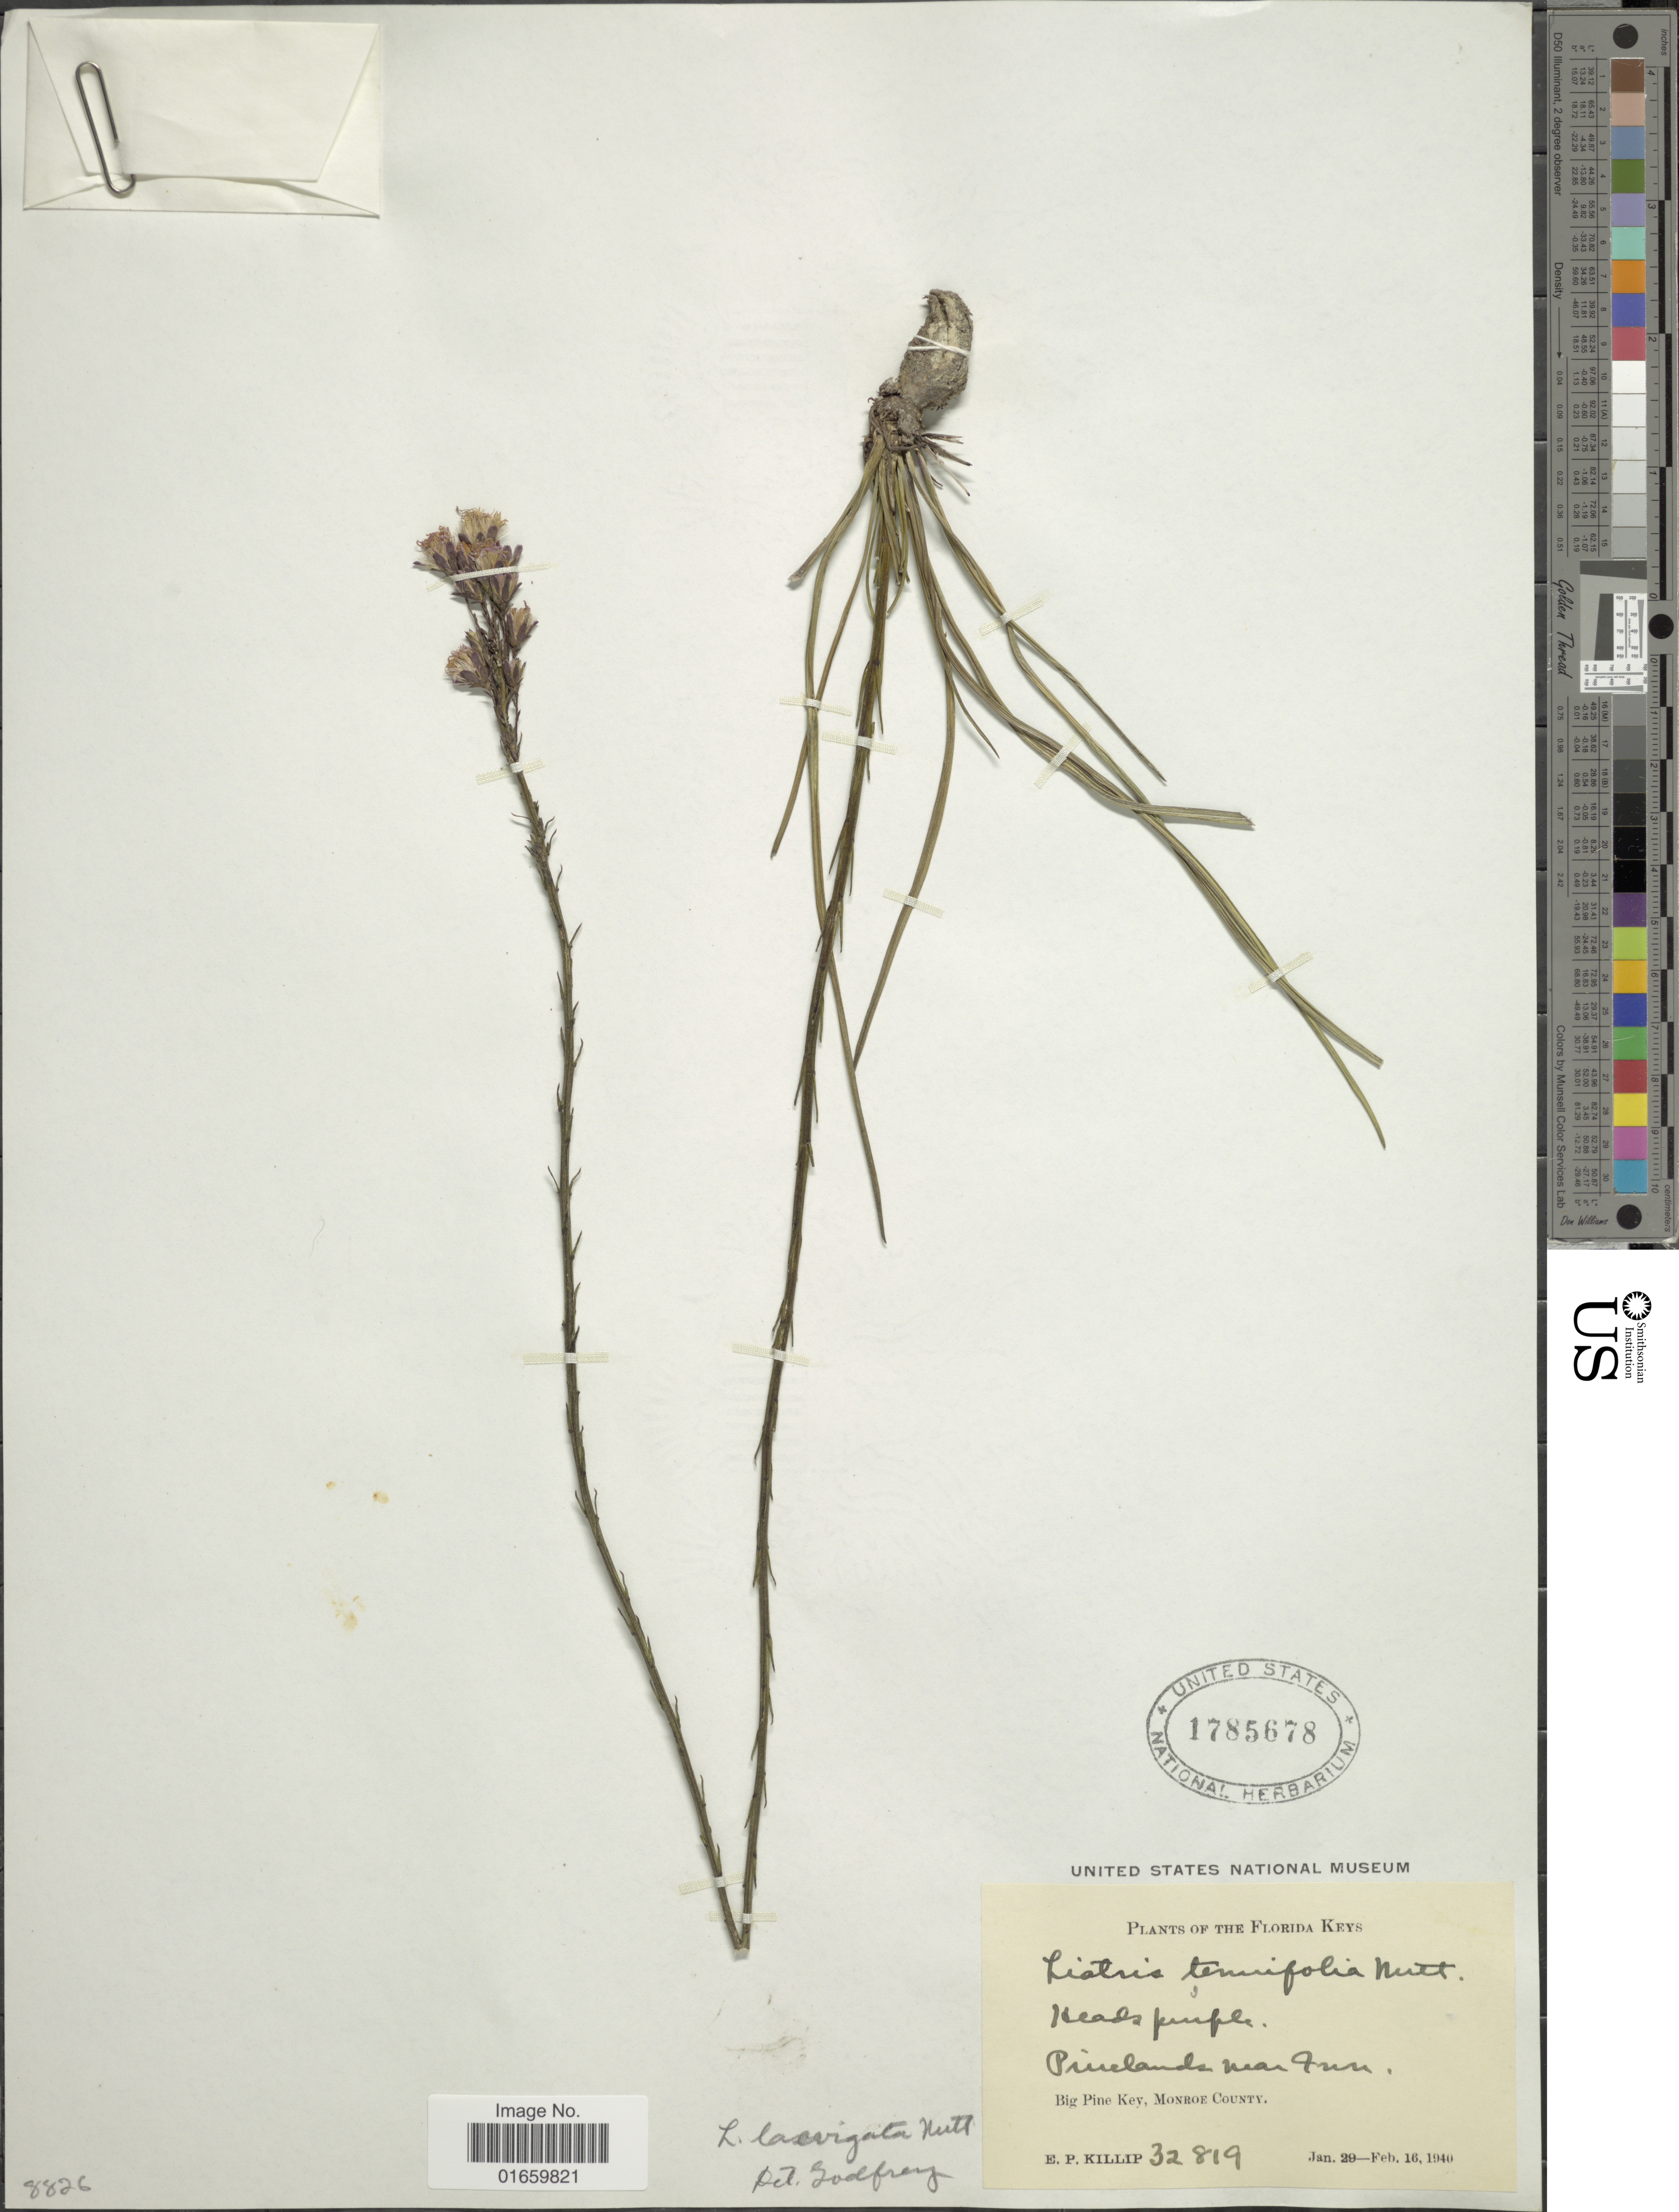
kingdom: Plantae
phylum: Tracheophyta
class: Magnoliopsida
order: Asterales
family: Asteraceae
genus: Liatris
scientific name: Liatris tenuifolia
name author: Nutt.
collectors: E. P. Killip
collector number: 32819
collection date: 1940-01-29/1940-02-16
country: United States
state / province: Florida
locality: Florida Keys, near Fun, Big Pine key, Monroe County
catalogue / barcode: US 1785678